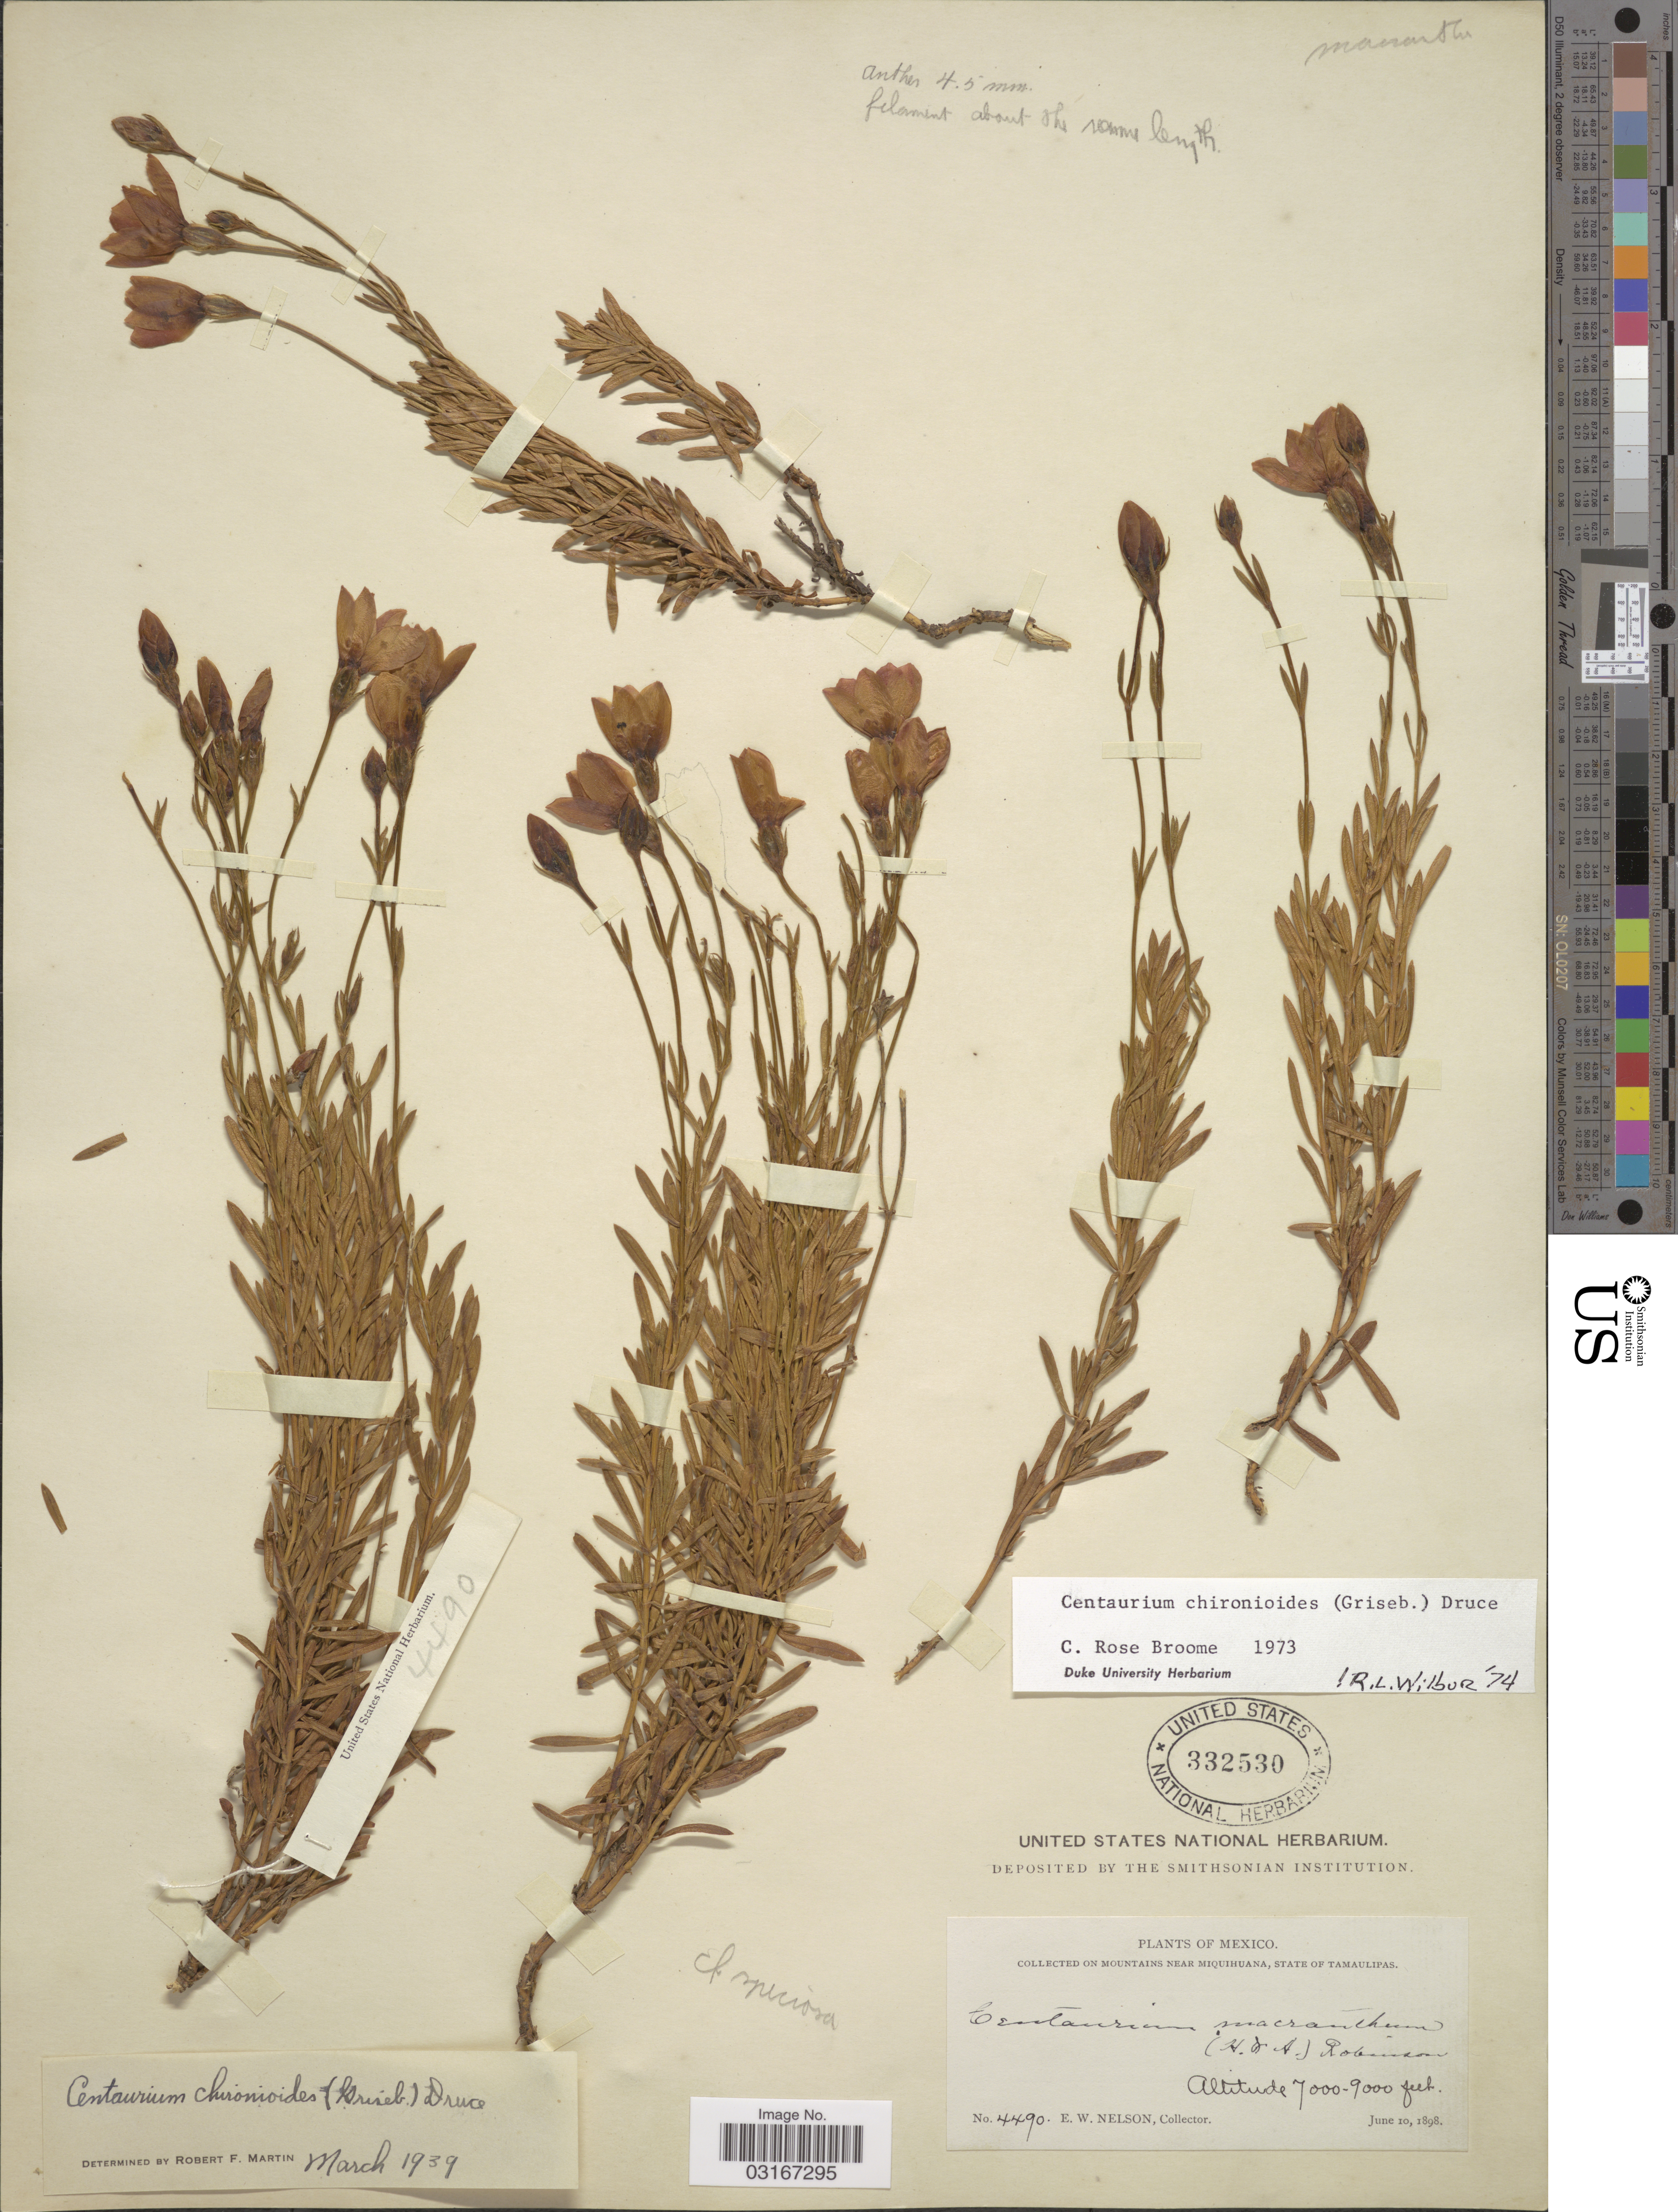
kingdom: Plantae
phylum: Tracheophyta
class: Magnoliopsida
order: Gentianales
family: Gentianaceae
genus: Centaurium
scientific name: Centaurium chironioides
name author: (Griseb.) Druce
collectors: E. W. Nelson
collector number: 4490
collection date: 1898-06-10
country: Mexico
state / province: Tamaulipas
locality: Collected on mountains near Miquihuana.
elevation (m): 2134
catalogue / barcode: US 332530